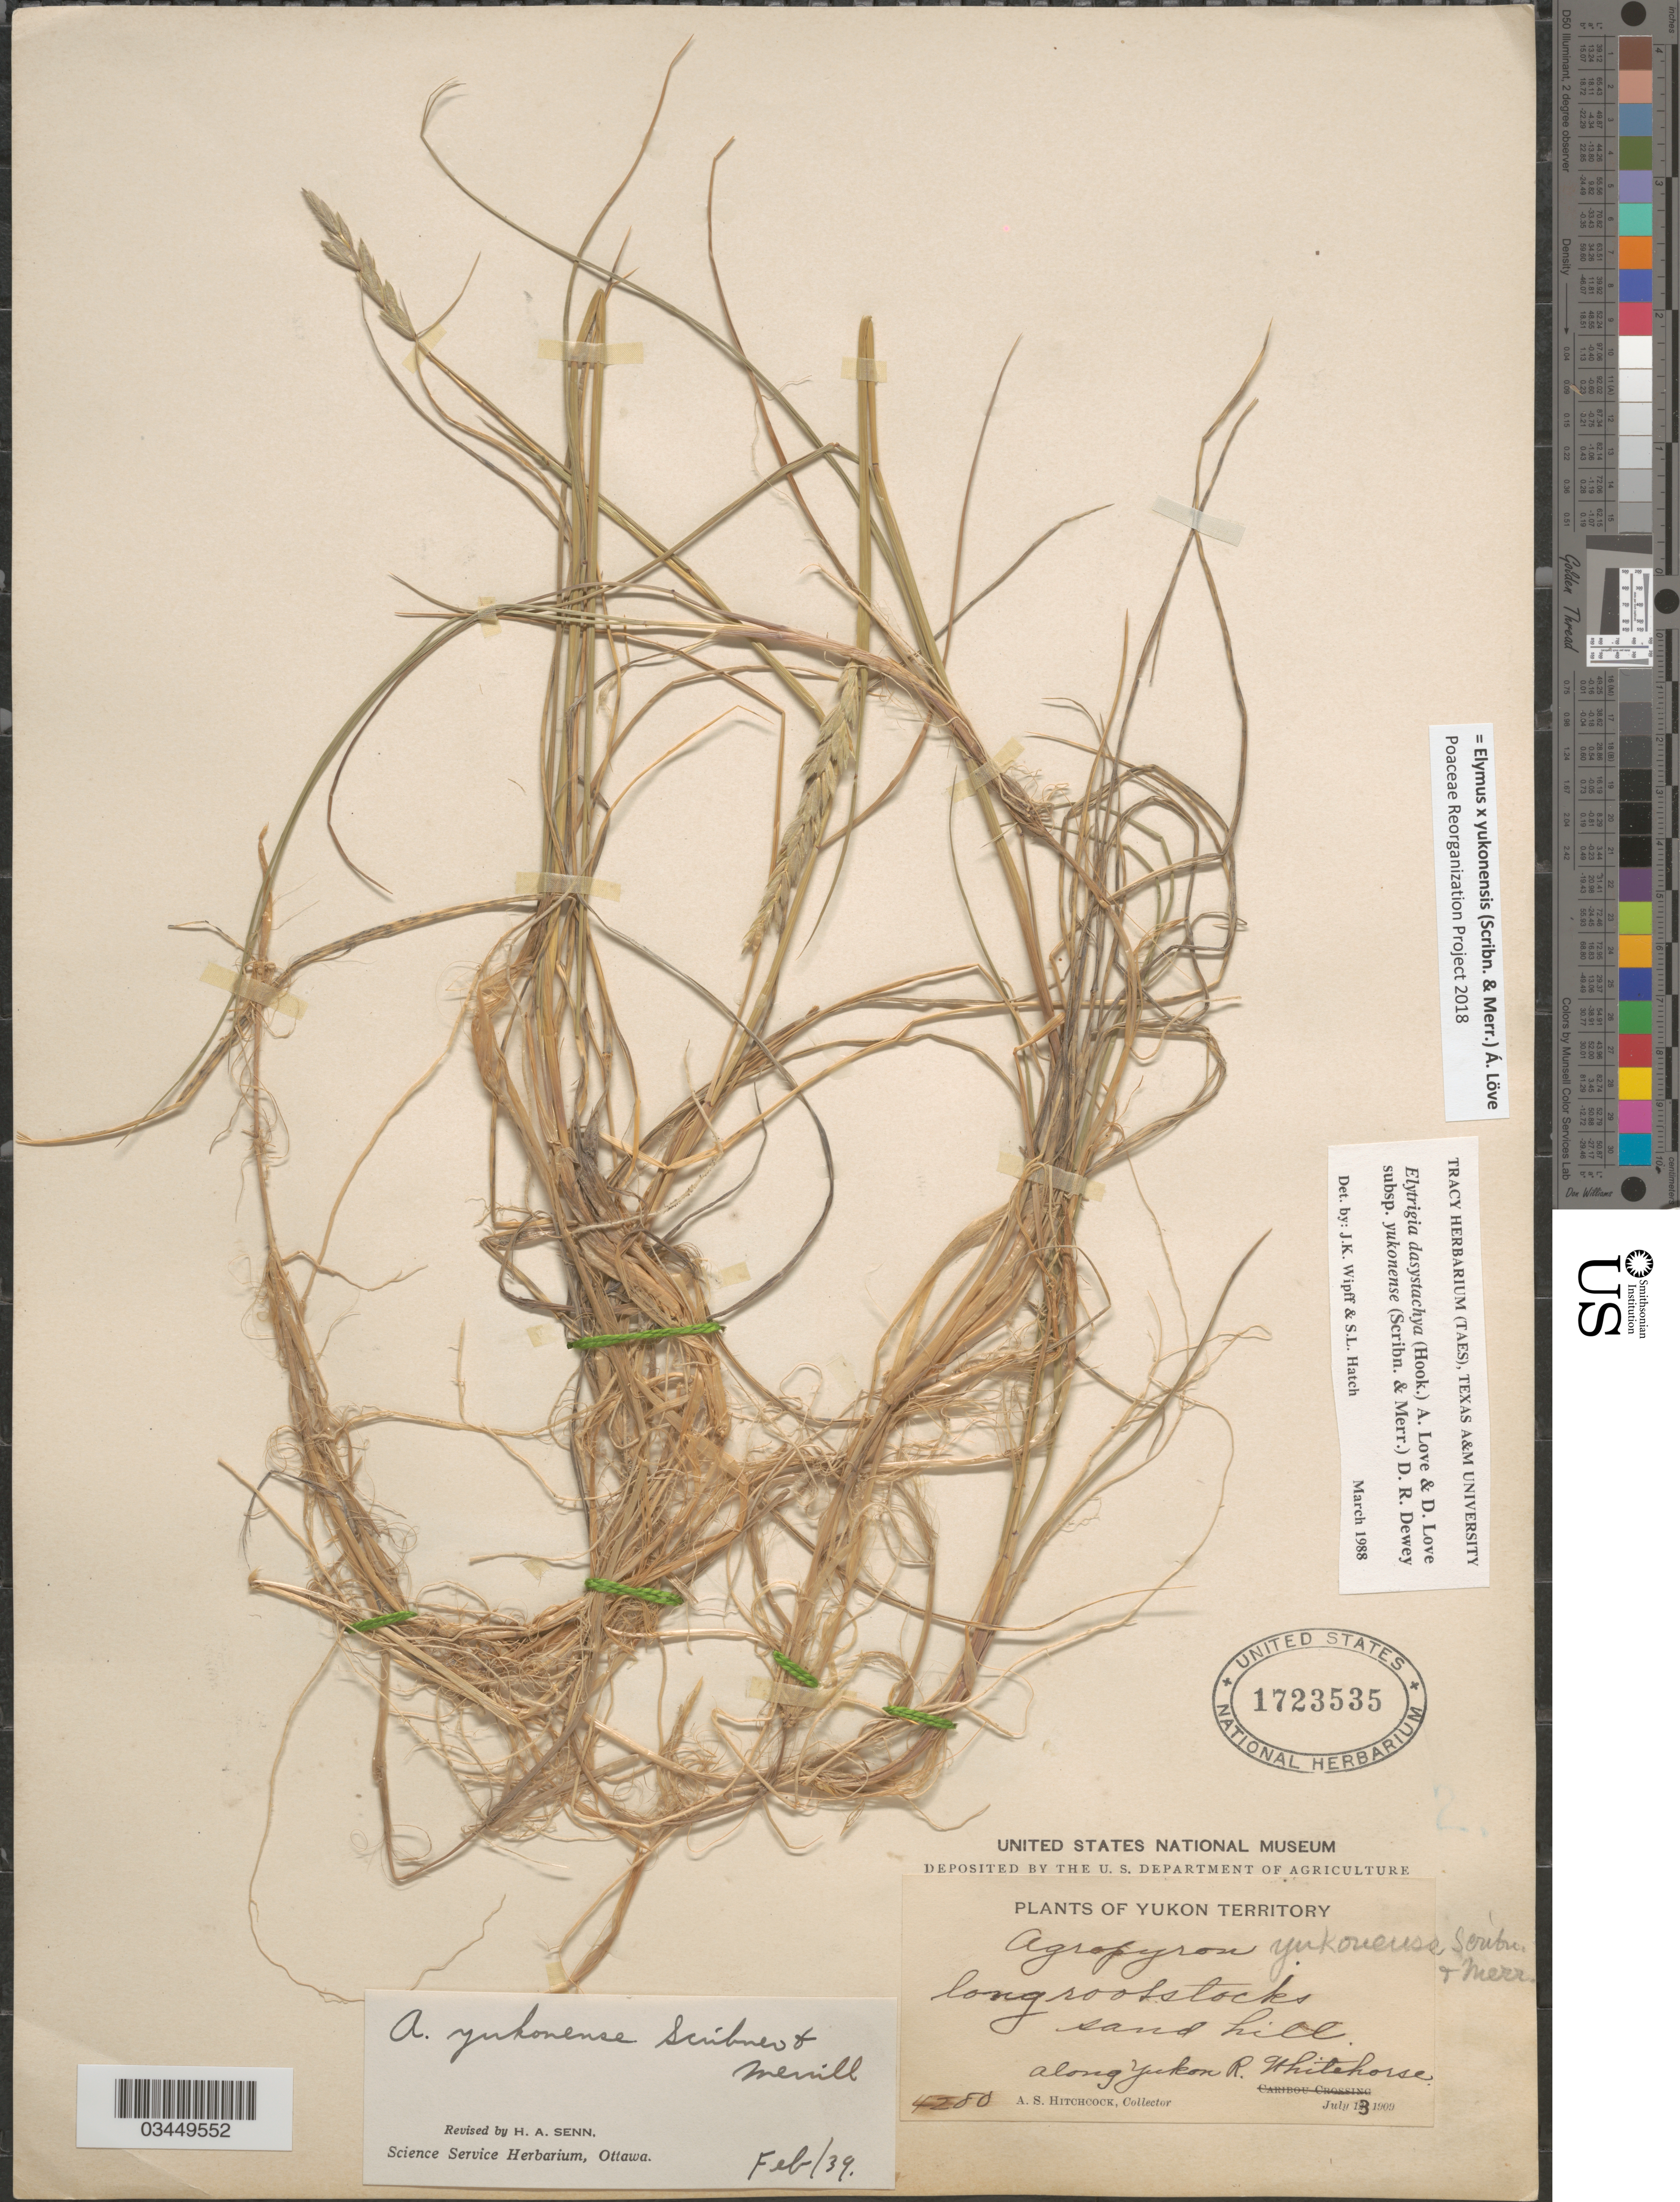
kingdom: Plantae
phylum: Tracheophyta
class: Liliopsida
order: Poales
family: Poaceae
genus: Elymus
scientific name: Elymus x yukonensis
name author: (Scribn. & Merr.) Á. Löve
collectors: A. S. Hitchcock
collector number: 4280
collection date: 1909-07-13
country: Canada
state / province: Yukon Territory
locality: Sand hill along Yukon R. Whitehorse.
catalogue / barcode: US 1723535